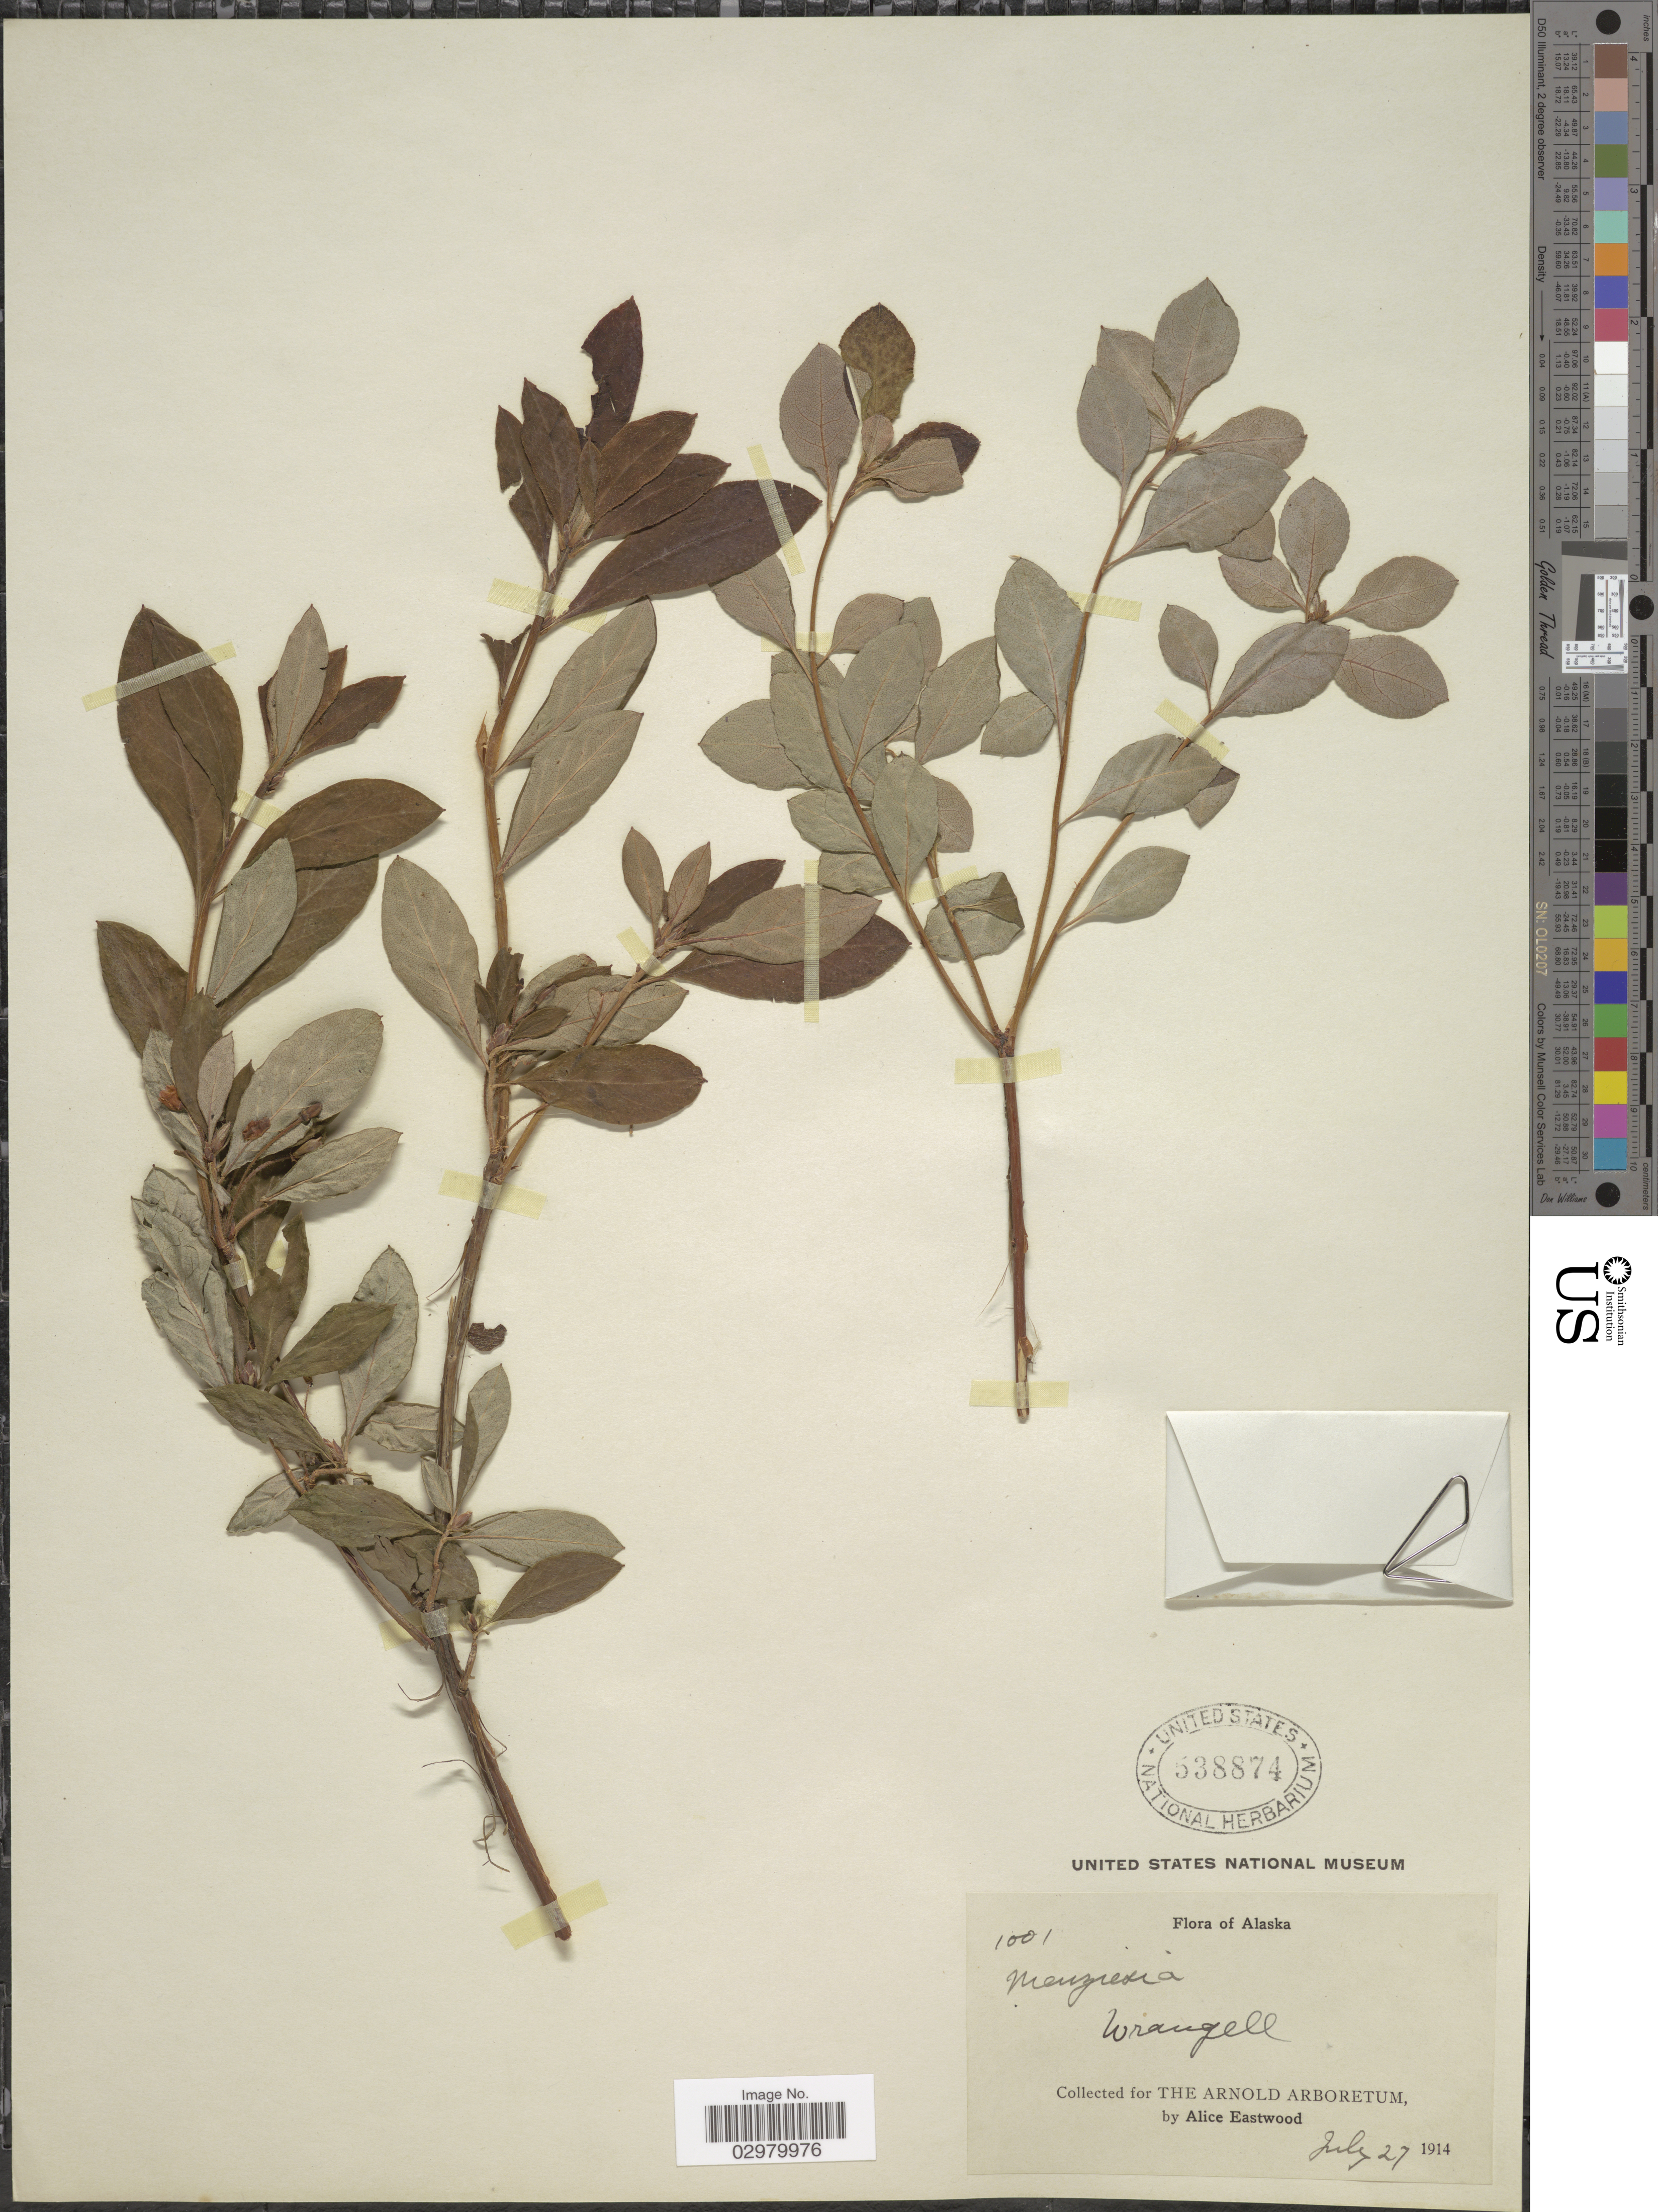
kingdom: Plantae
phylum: Tracheophyta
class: Magnoliopsida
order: Ericales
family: Ericaceae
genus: Menziesia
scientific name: Menziesia ferruginea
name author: Sm.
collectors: A. Eastwood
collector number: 1001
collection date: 1914-07-27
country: United States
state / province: Alaska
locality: Wrangell.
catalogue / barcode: US 538874